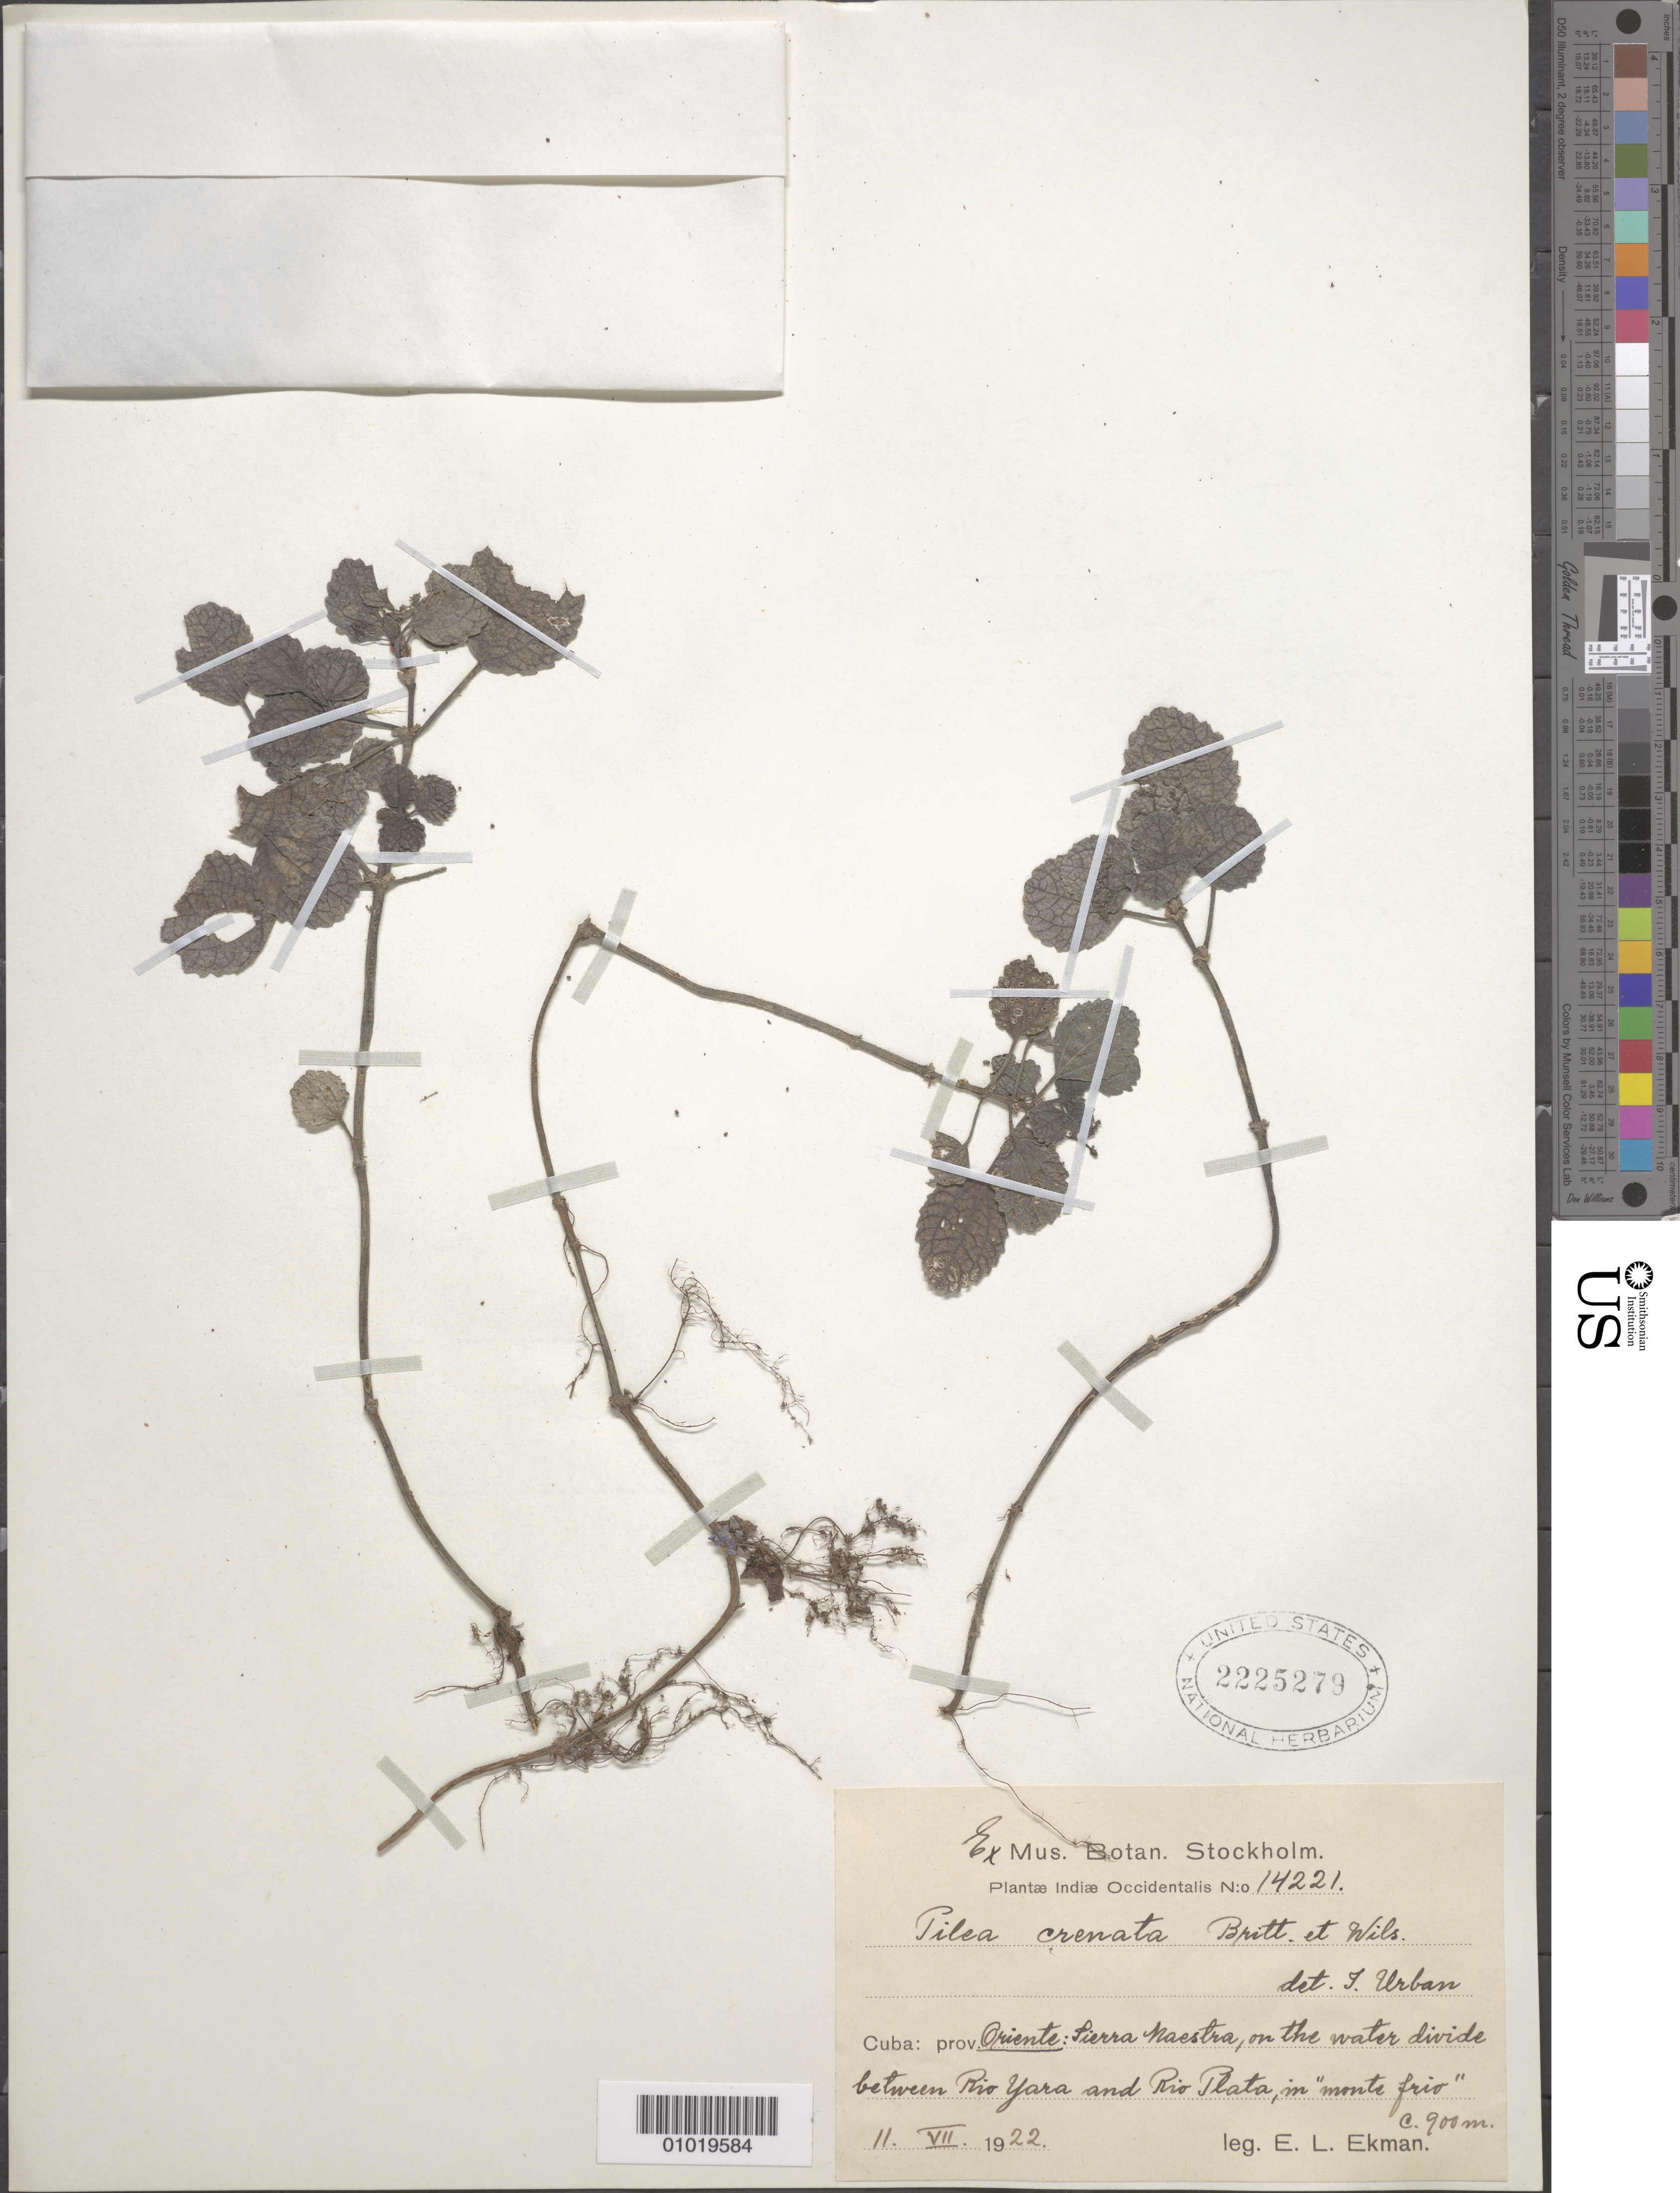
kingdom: Plantae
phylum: Tracheophyta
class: Magnoliopsida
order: Rosales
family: Urticaceae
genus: Pilea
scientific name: Pilea crenata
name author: Britton & P. Wilson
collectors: E. L. Ekman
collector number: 14221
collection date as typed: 11 Jul 1922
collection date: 1922-07-11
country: Cuba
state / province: Oriente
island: Cuba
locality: Oriente: Sierra Maestra, on the water divide between Rio Yara and Rio Plata, in "monte frio"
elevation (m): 900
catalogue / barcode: US 2225279